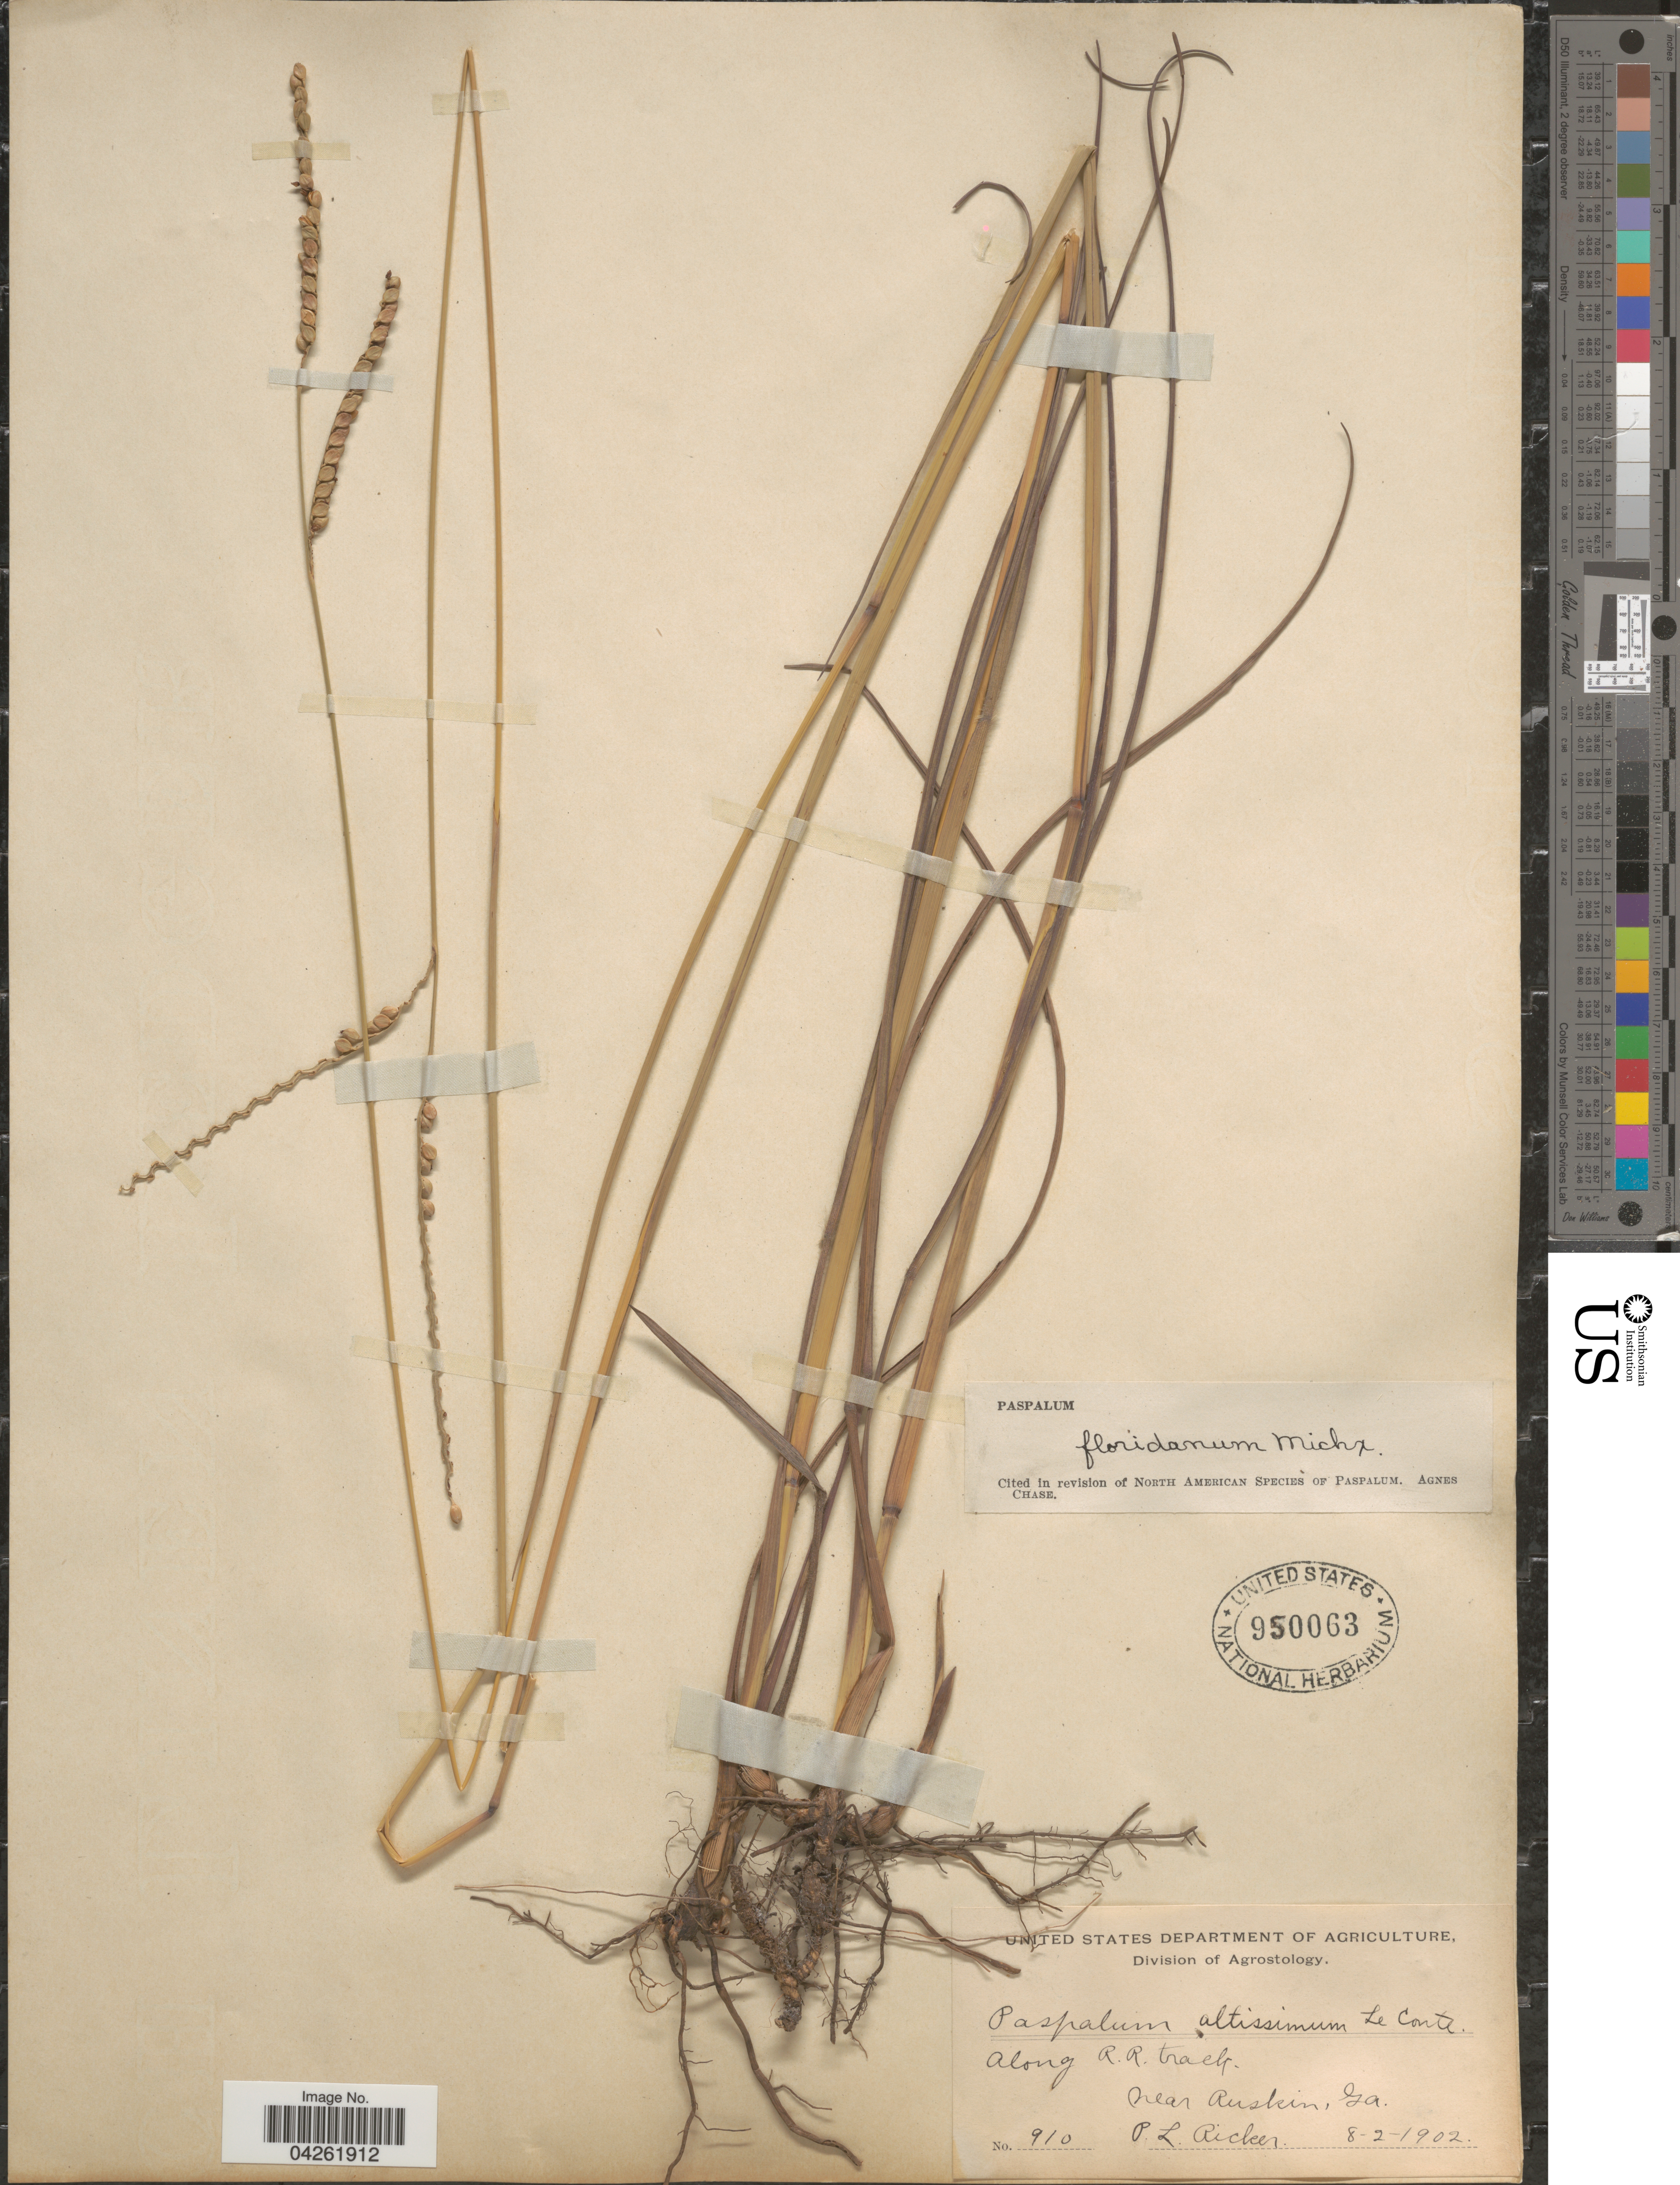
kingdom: Plantae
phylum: Tracheophyta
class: Liliopsida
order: Poales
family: Poaceae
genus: Paspalum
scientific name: Paspalum floridanum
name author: Michx.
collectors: P. Ricker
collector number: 910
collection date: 1902-08-02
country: United States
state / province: Georgia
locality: Along R.R. track. Near Ruskin.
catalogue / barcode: US 950063